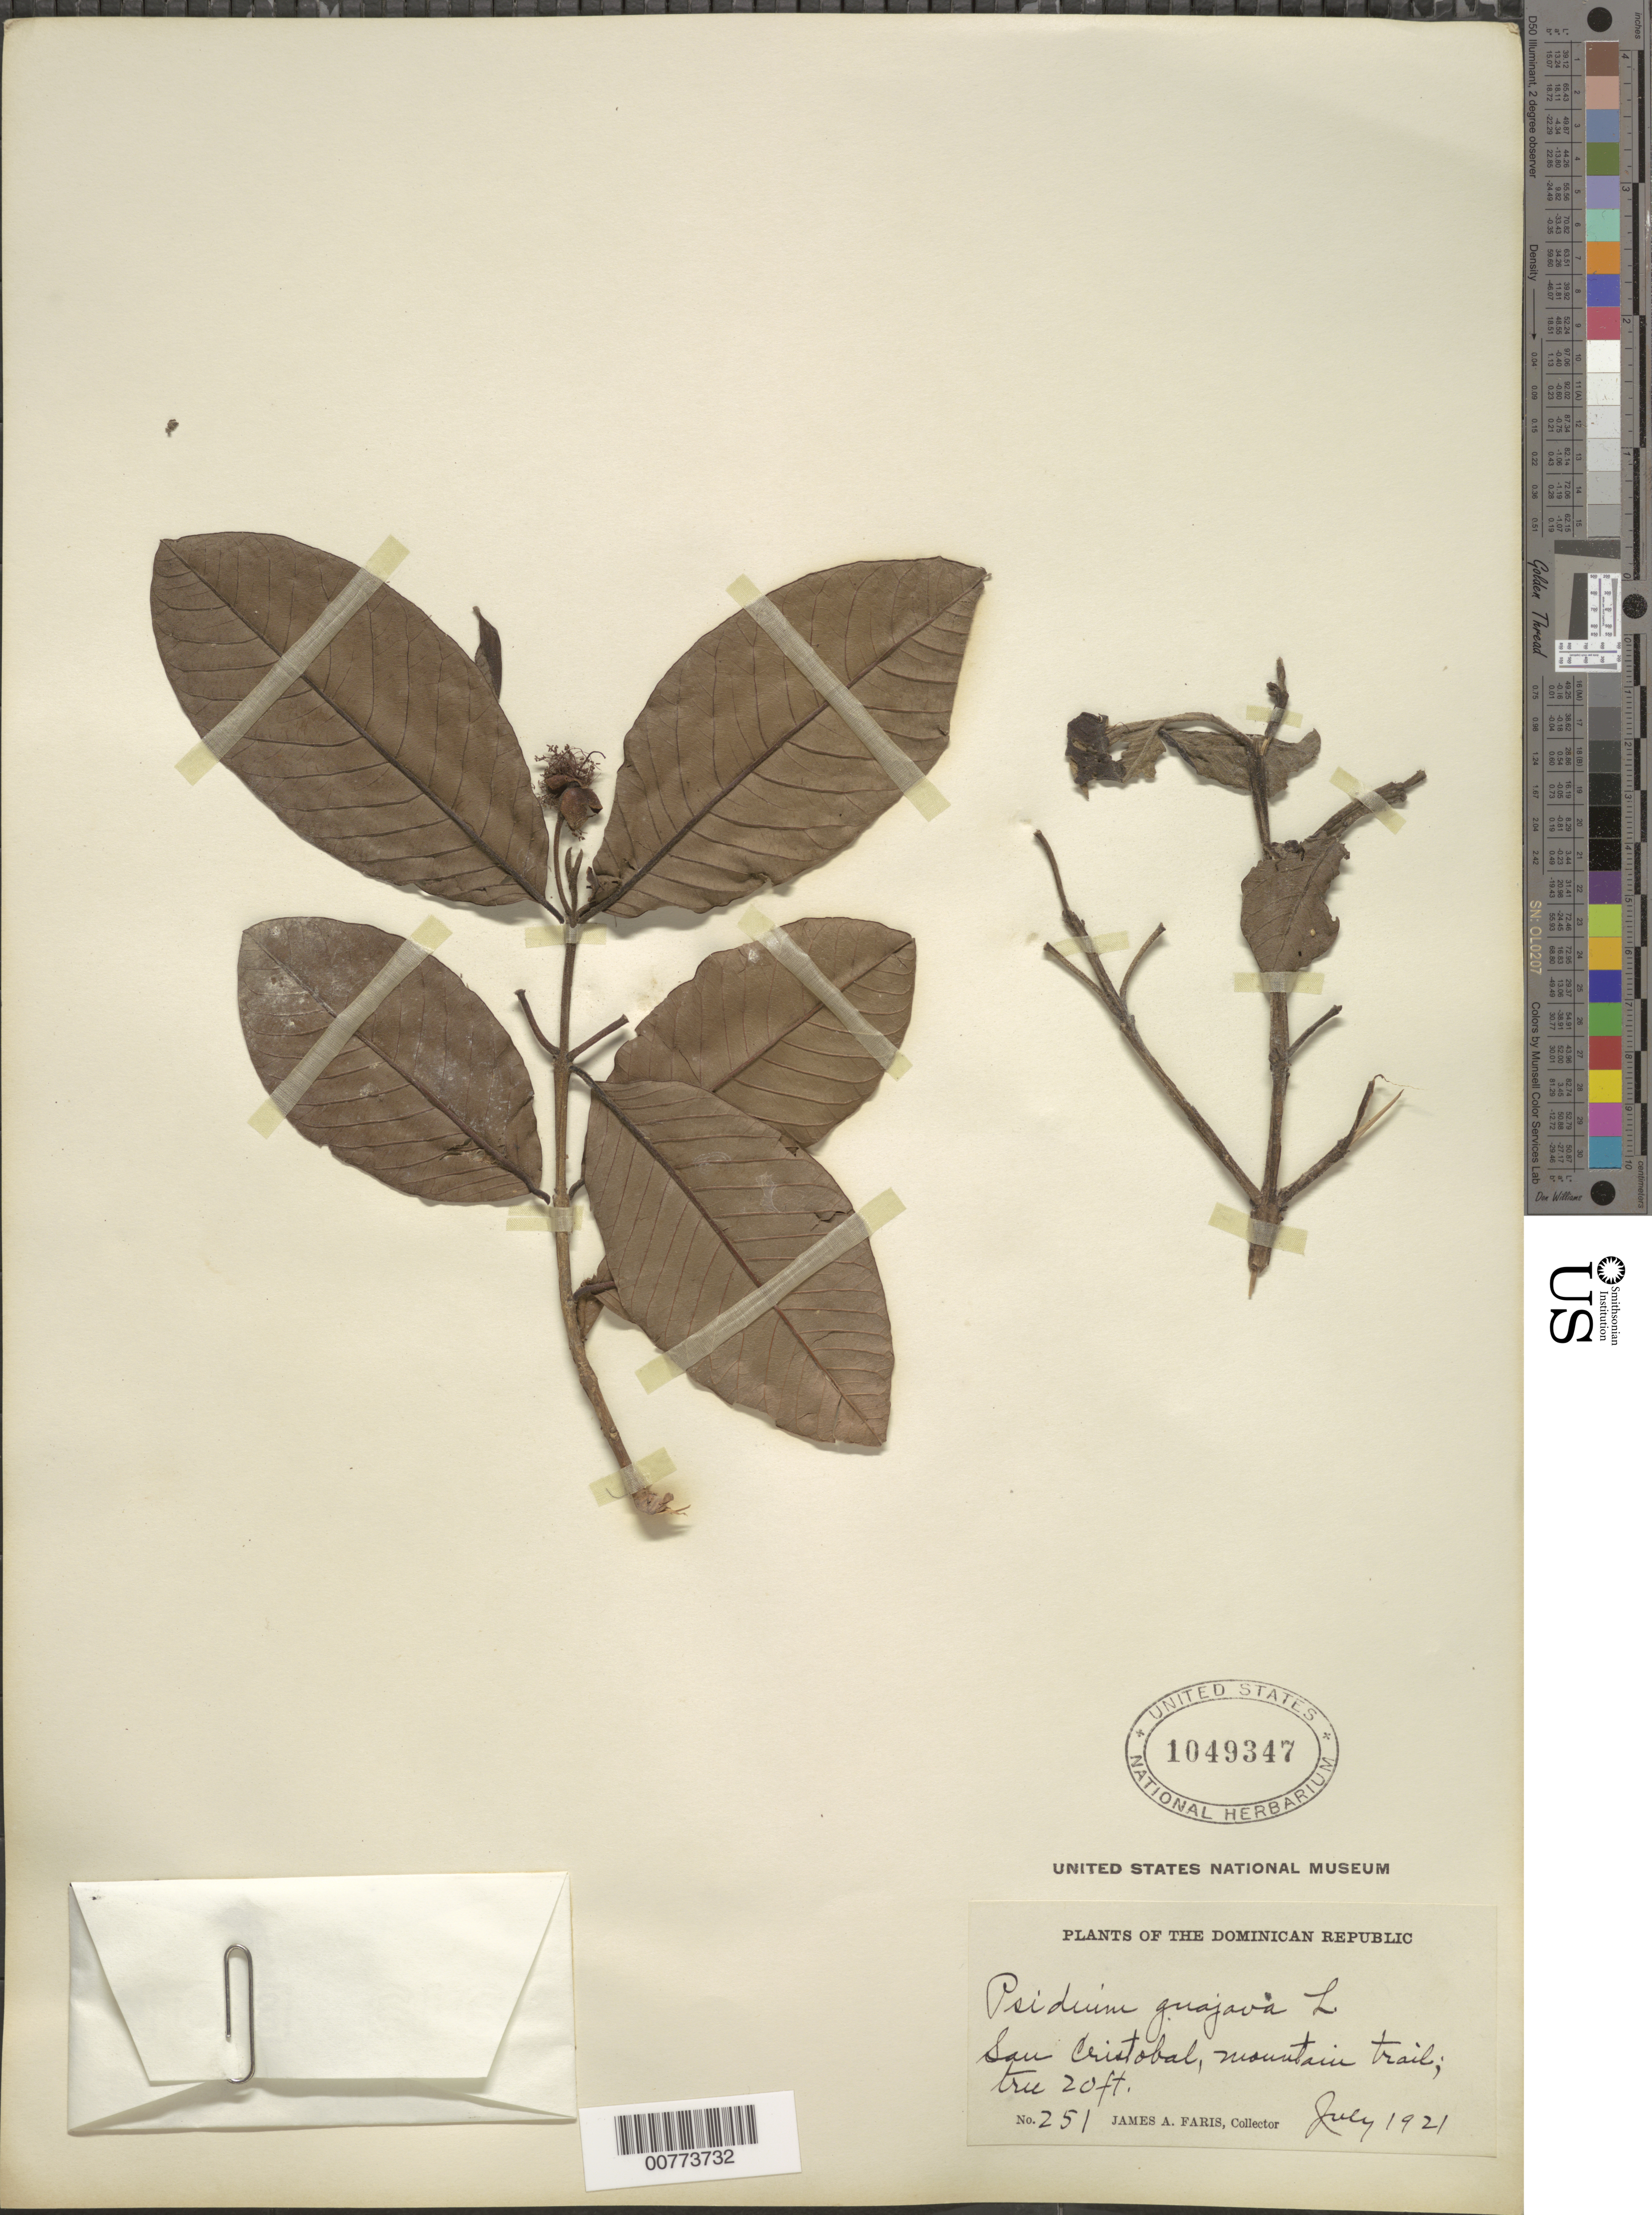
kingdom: Plantae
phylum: Tracheophyta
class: Magnoliopsida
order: Myrtales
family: Myrtaceae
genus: Psidium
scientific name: Psidium guajava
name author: L.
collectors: J. Faris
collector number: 251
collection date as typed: Jul 1910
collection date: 1910-07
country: Dominican Republic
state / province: San Cristóbal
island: Hispaniola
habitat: Mountain trail.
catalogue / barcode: US 1049347